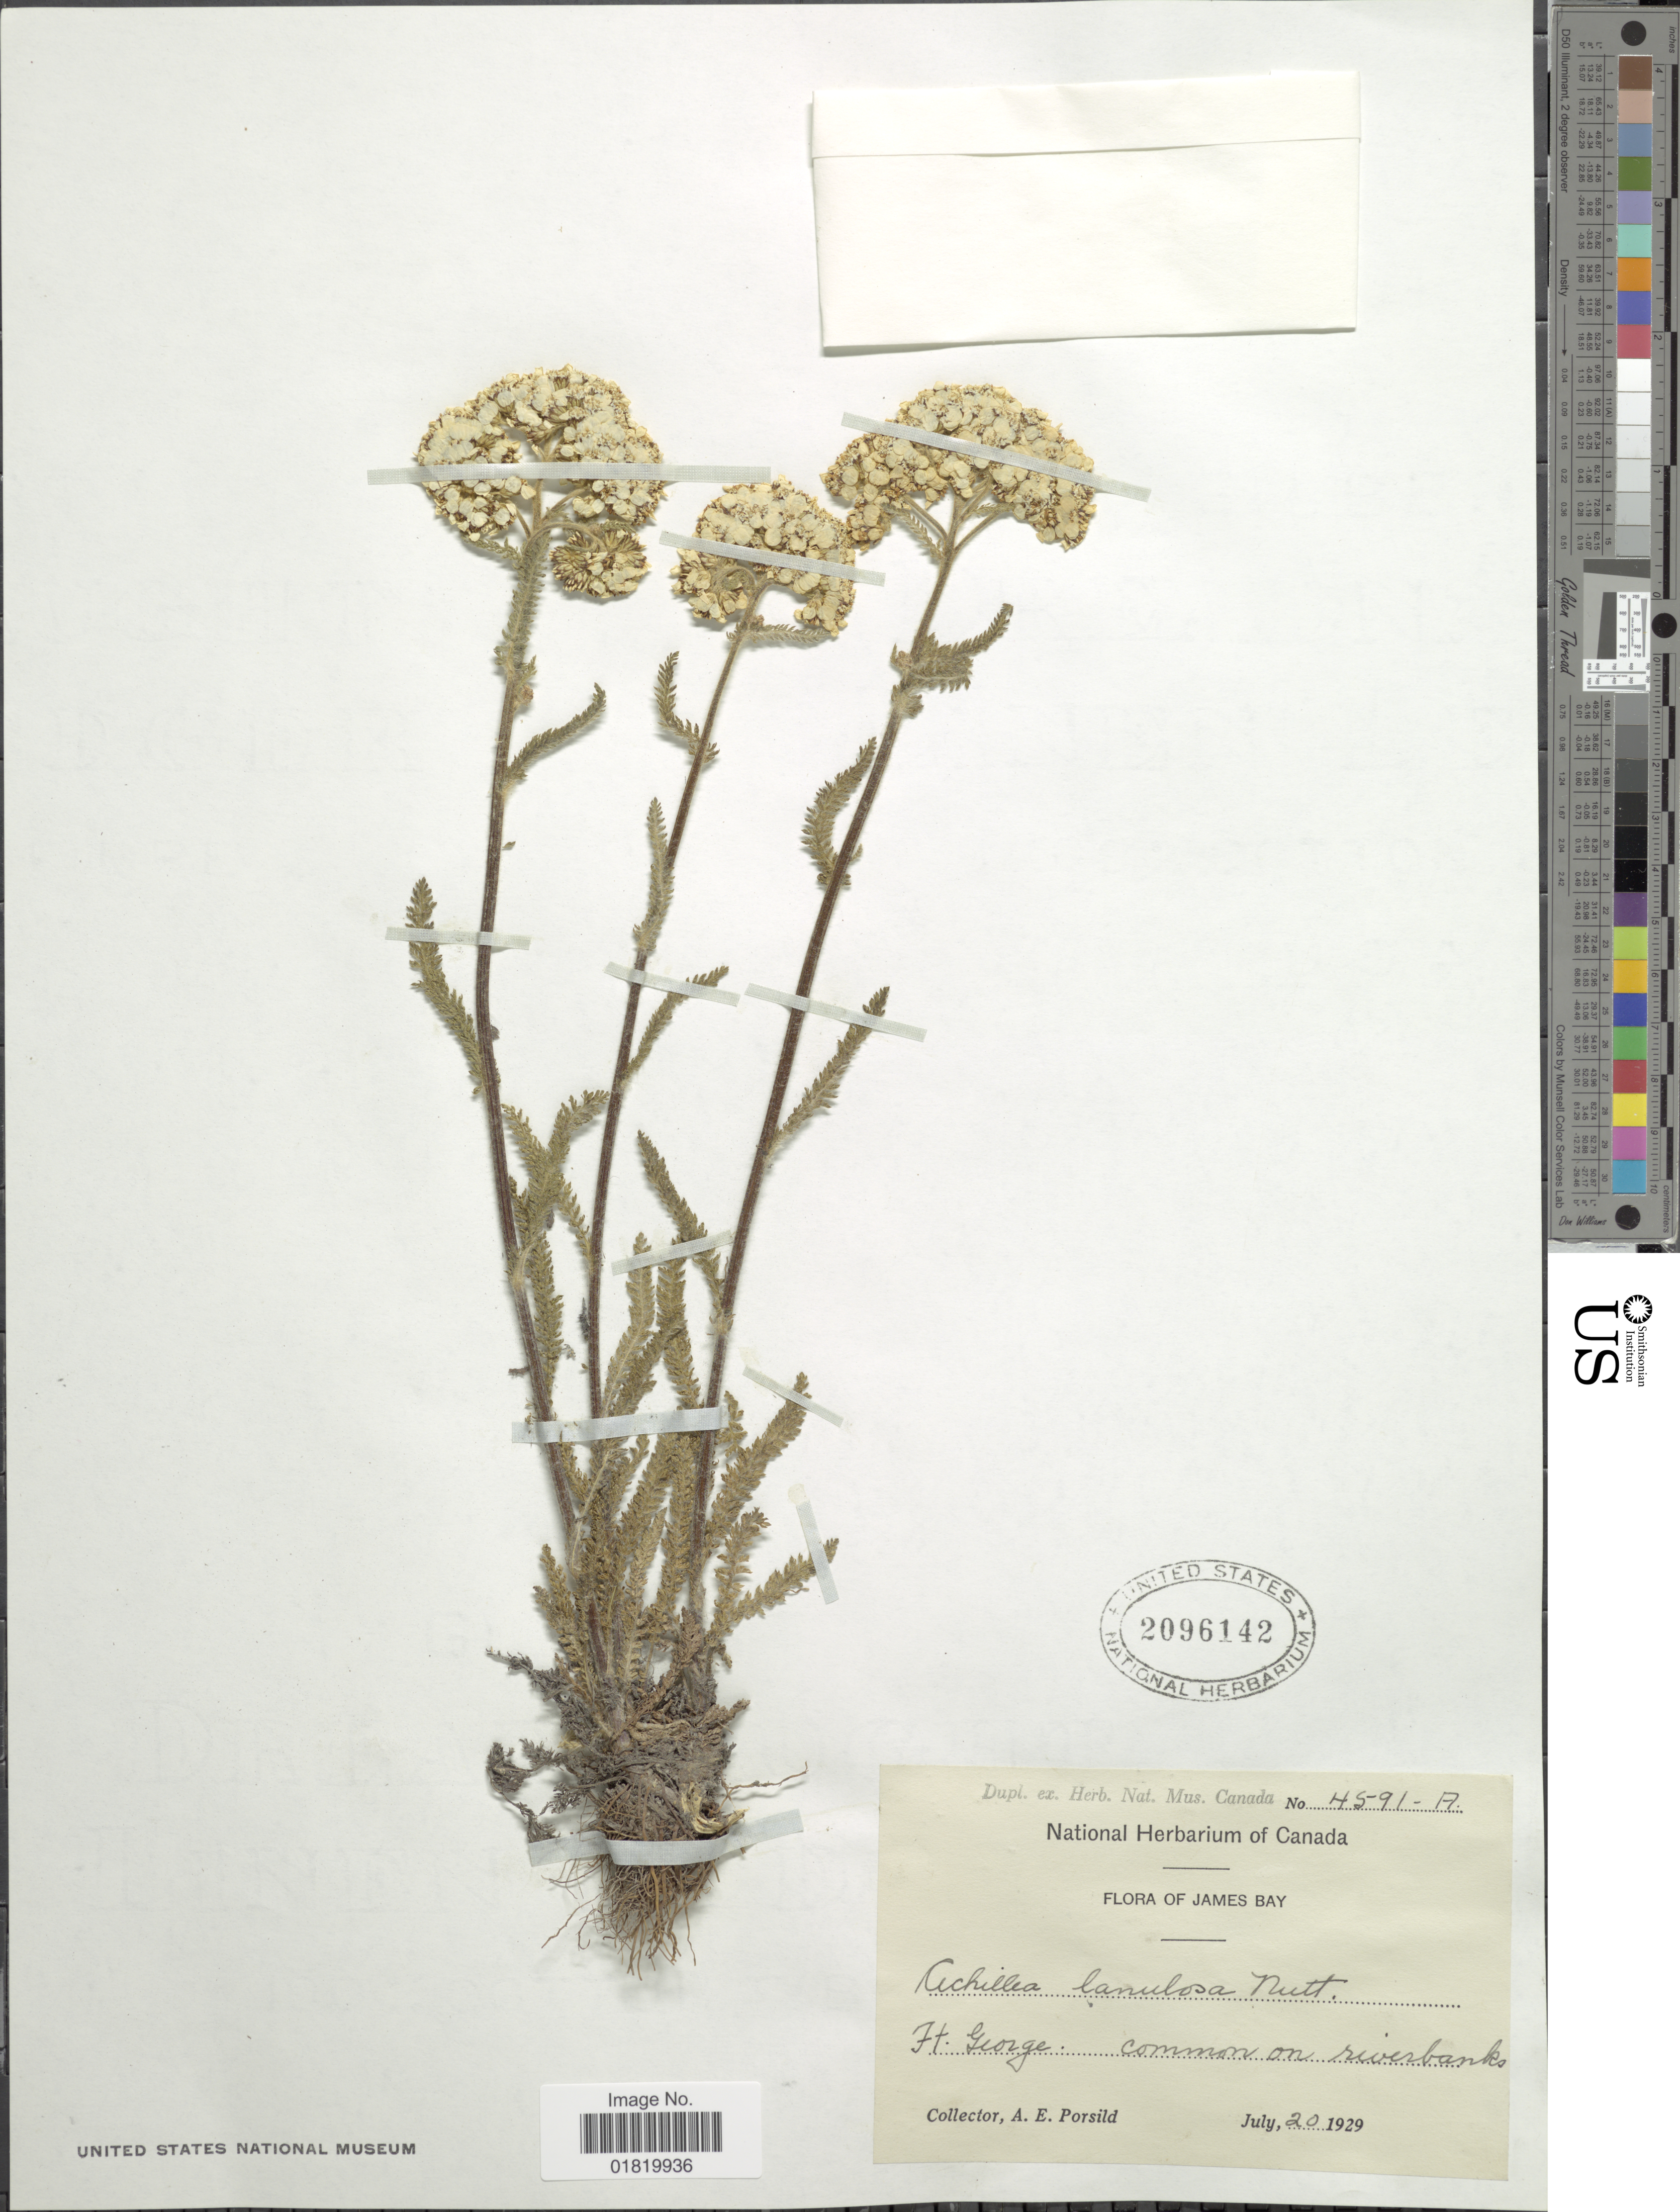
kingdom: Plantae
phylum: Tracheophyta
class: Magnoliopsida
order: Asterales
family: Asteraceae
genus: Achillea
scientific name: Achillea lanulosa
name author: Nutt.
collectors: A. E. Porsild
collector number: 4S-91-A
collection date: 1929-07-20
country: Canada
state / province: Ontario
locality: James Bay. Ft. George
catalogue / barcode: US 2096142